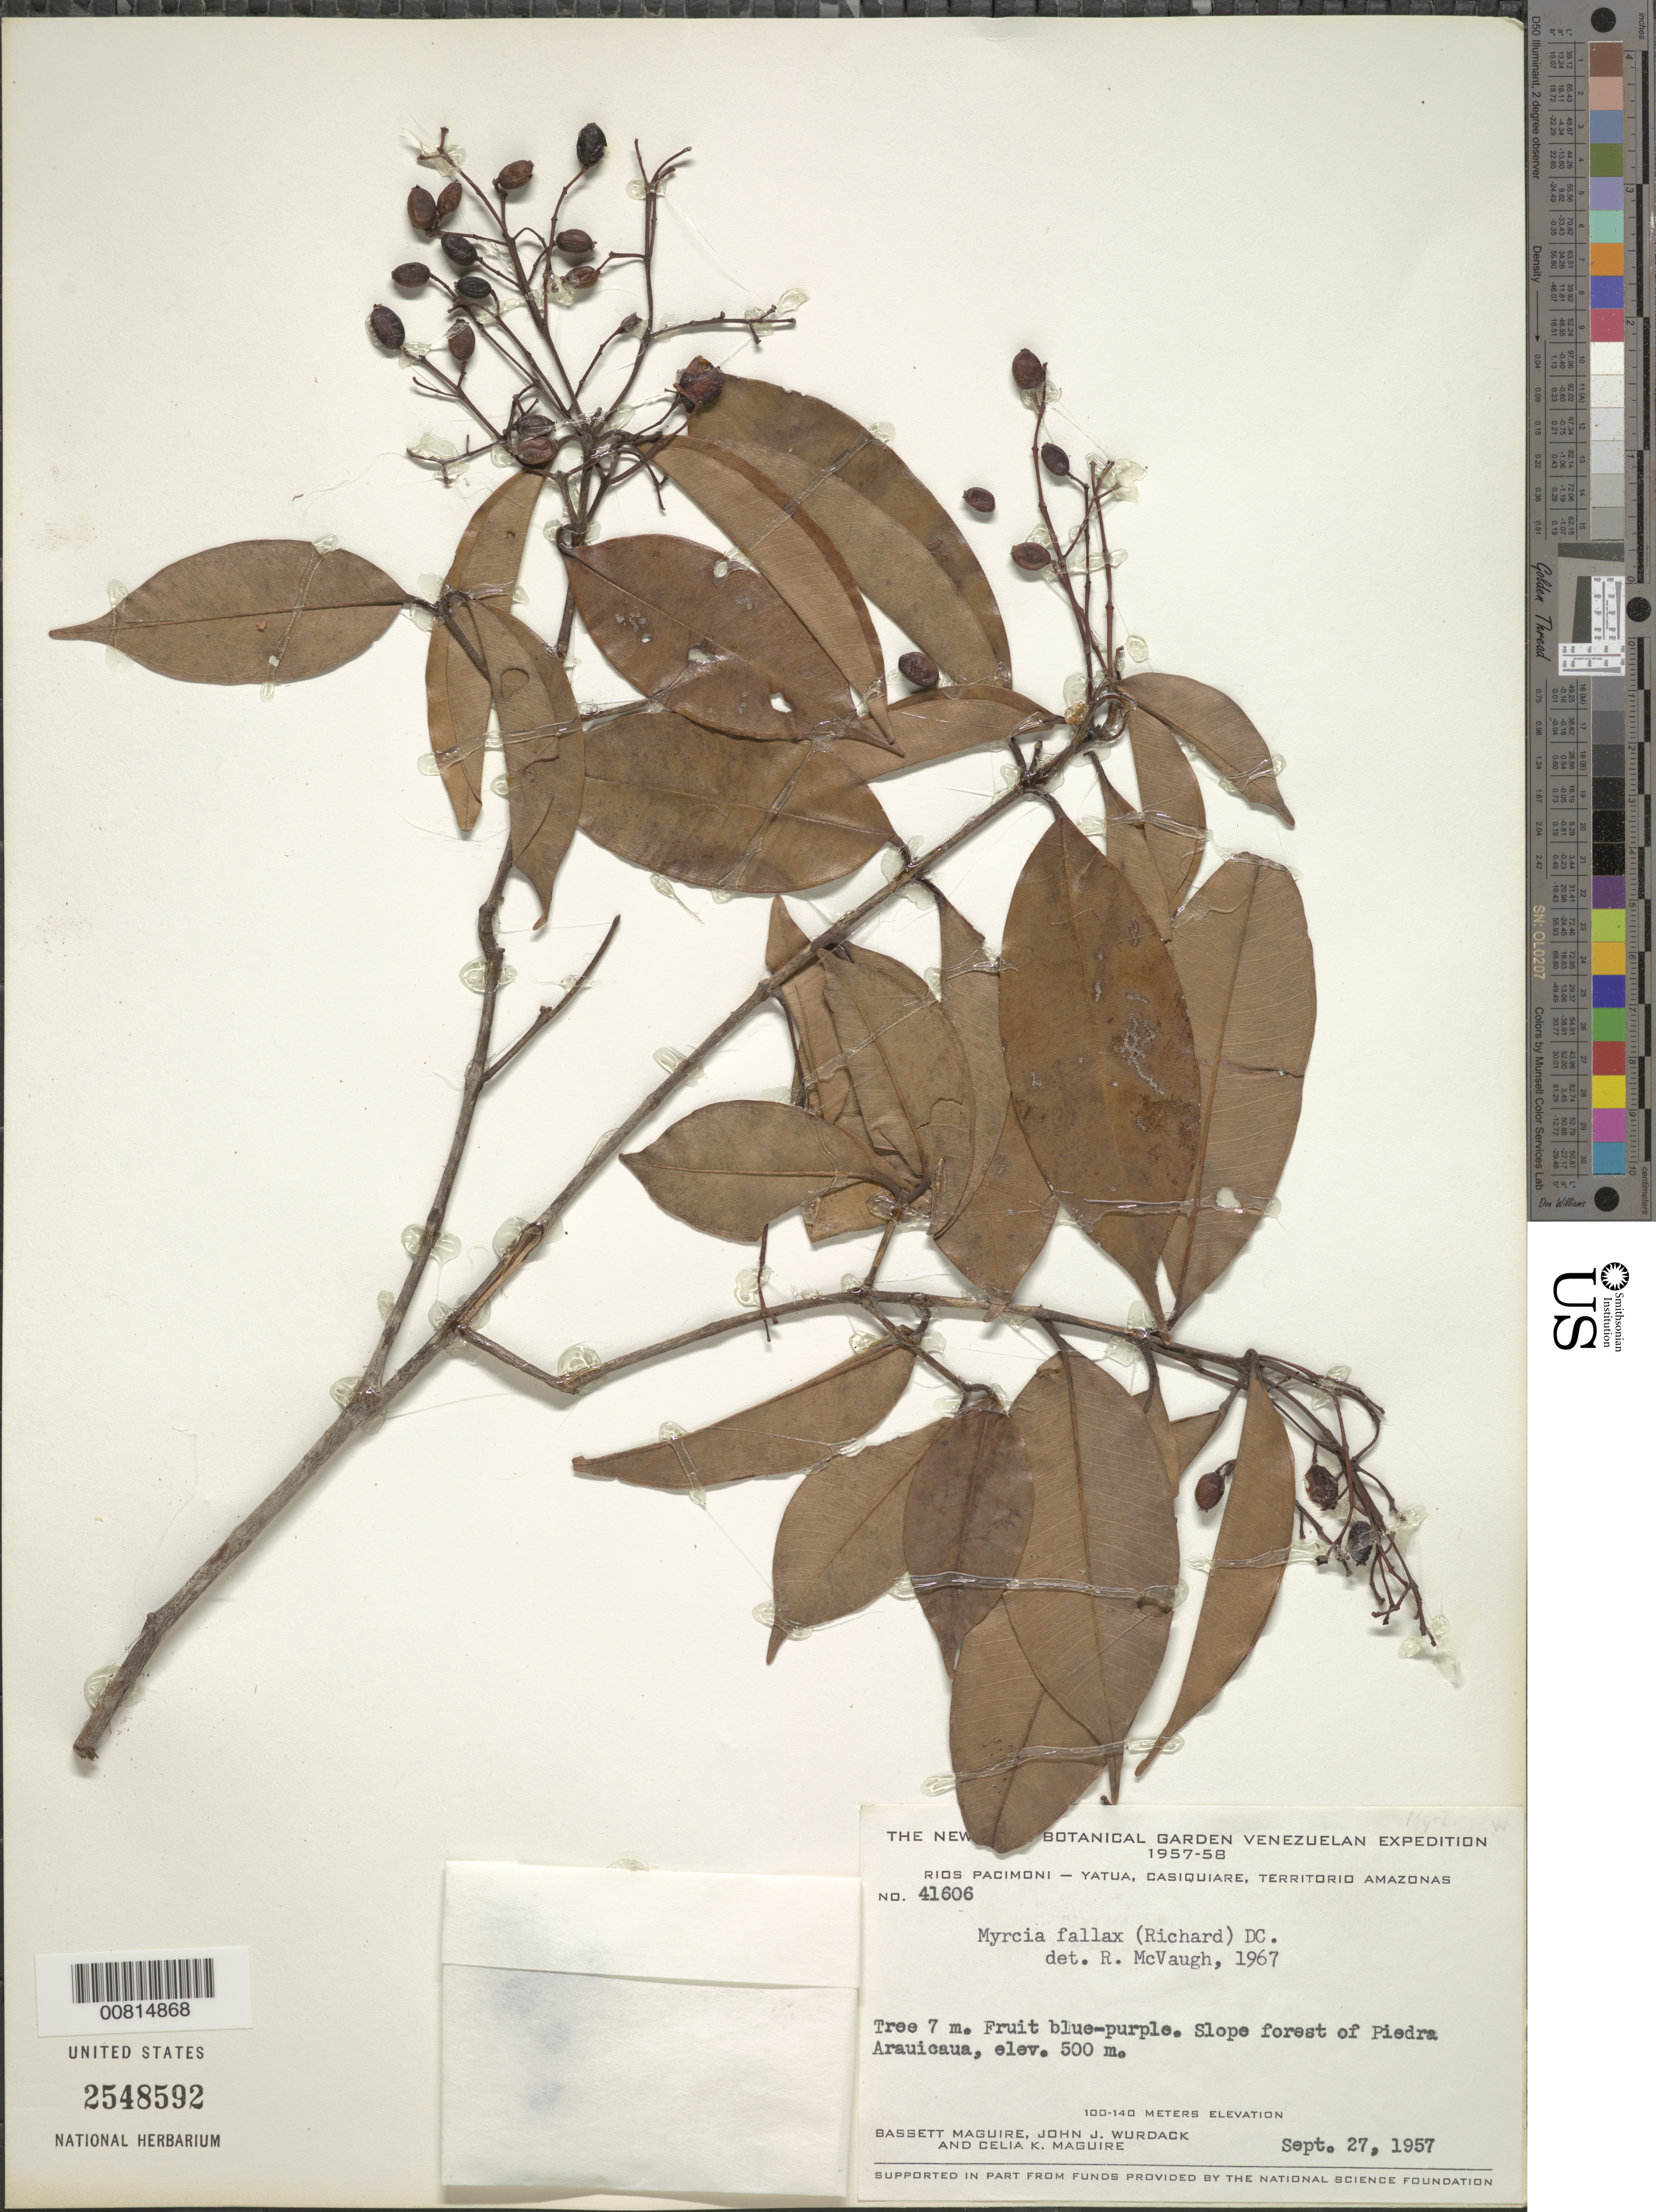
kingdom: Plantae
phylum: Tracheophyta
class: Magnoliopsida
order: Myrtales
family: Myrtaceae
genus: Myrcia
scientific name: Myrcia fallax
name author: (Rich.) DC.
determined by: McVaugh, R.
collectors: B. Maguire, J. J. Wurdack & C. K. Maguire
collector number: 41606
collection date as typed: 27-Sep-57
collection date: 1957-09-27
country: Venezuela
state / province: Amazonas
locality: Piedra Arauicaua, Río Yatua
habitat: Slope forest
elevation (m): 500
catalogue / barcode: US 2548592